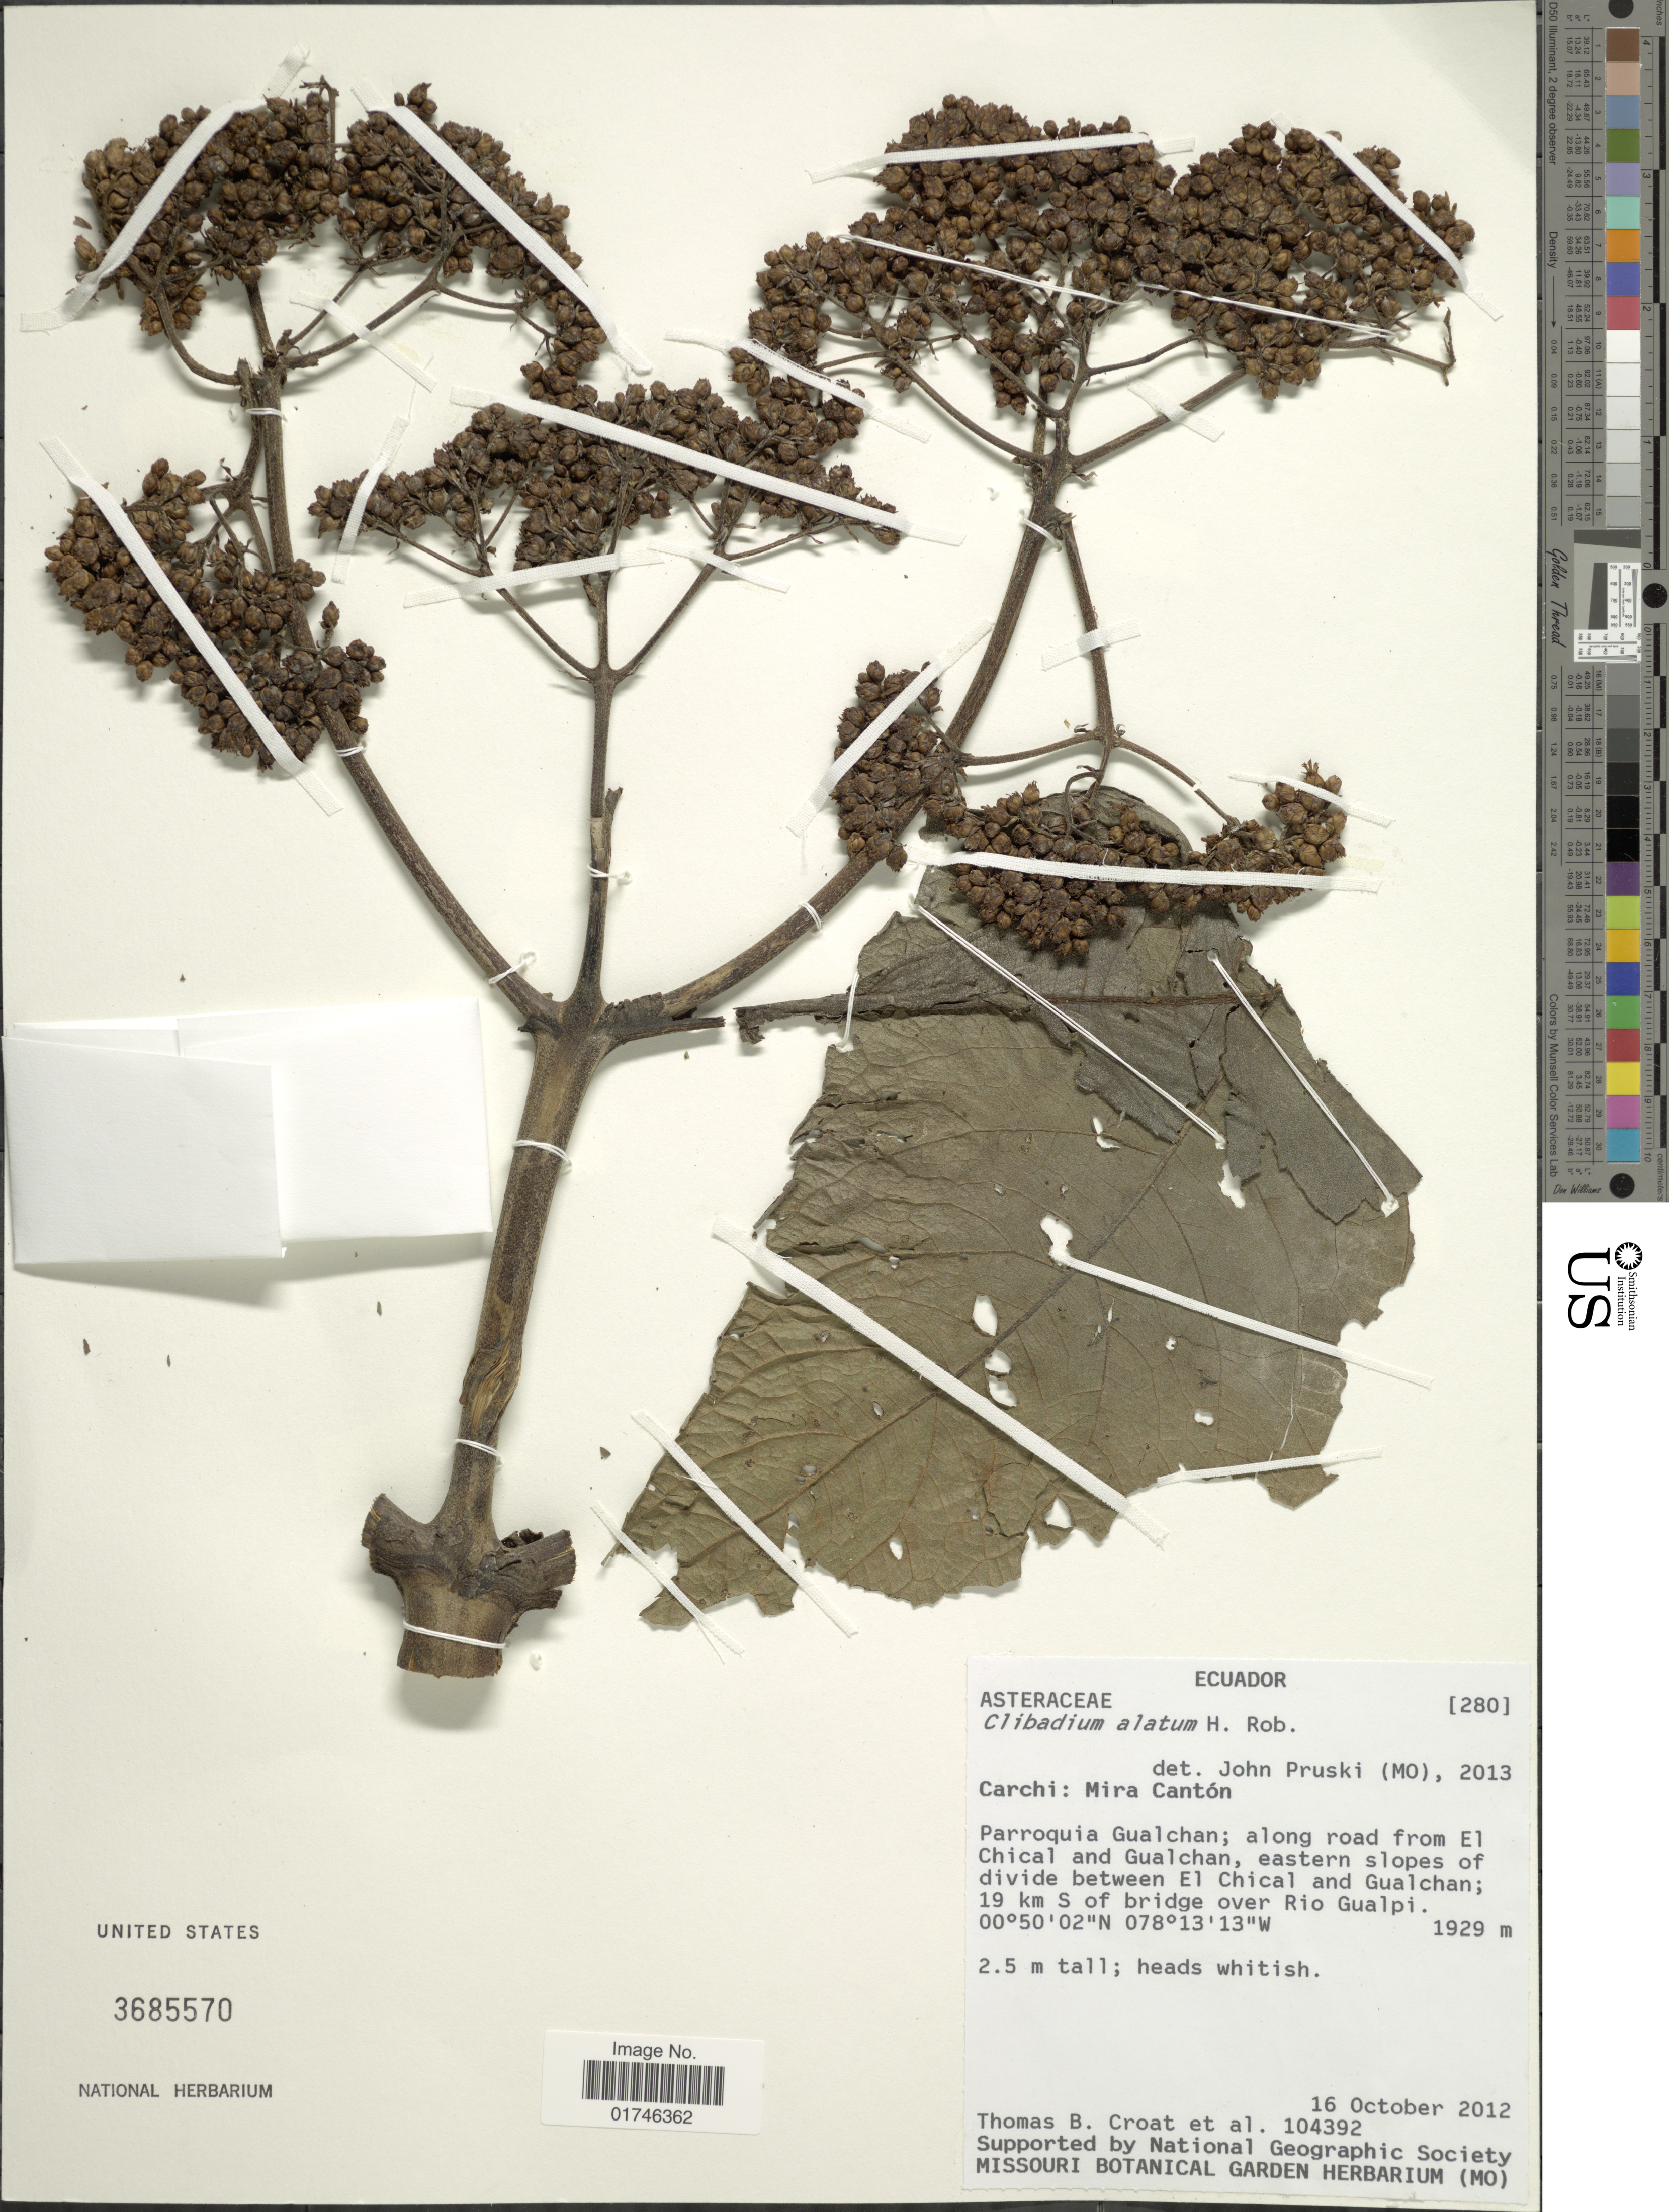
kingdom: Plantae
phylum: Tracheophyta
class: Magnoliopsida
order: Asterales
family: Asteraceae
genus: Clibadium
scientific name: Clibadium alatum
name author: H. Rob.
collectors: T. B. Croat & et al.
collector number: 104392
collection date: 2012-10-16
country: Ecuador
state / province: Carchi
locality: Carchi: Mira Canton, Parroquia Gualchan; along road from El Chical and Gualchan, eastern slopes of divide between El Chical and Gualchan. 19 kms S of bridge over Rio Gualpi.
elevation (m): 1929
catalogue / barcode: US 3685570